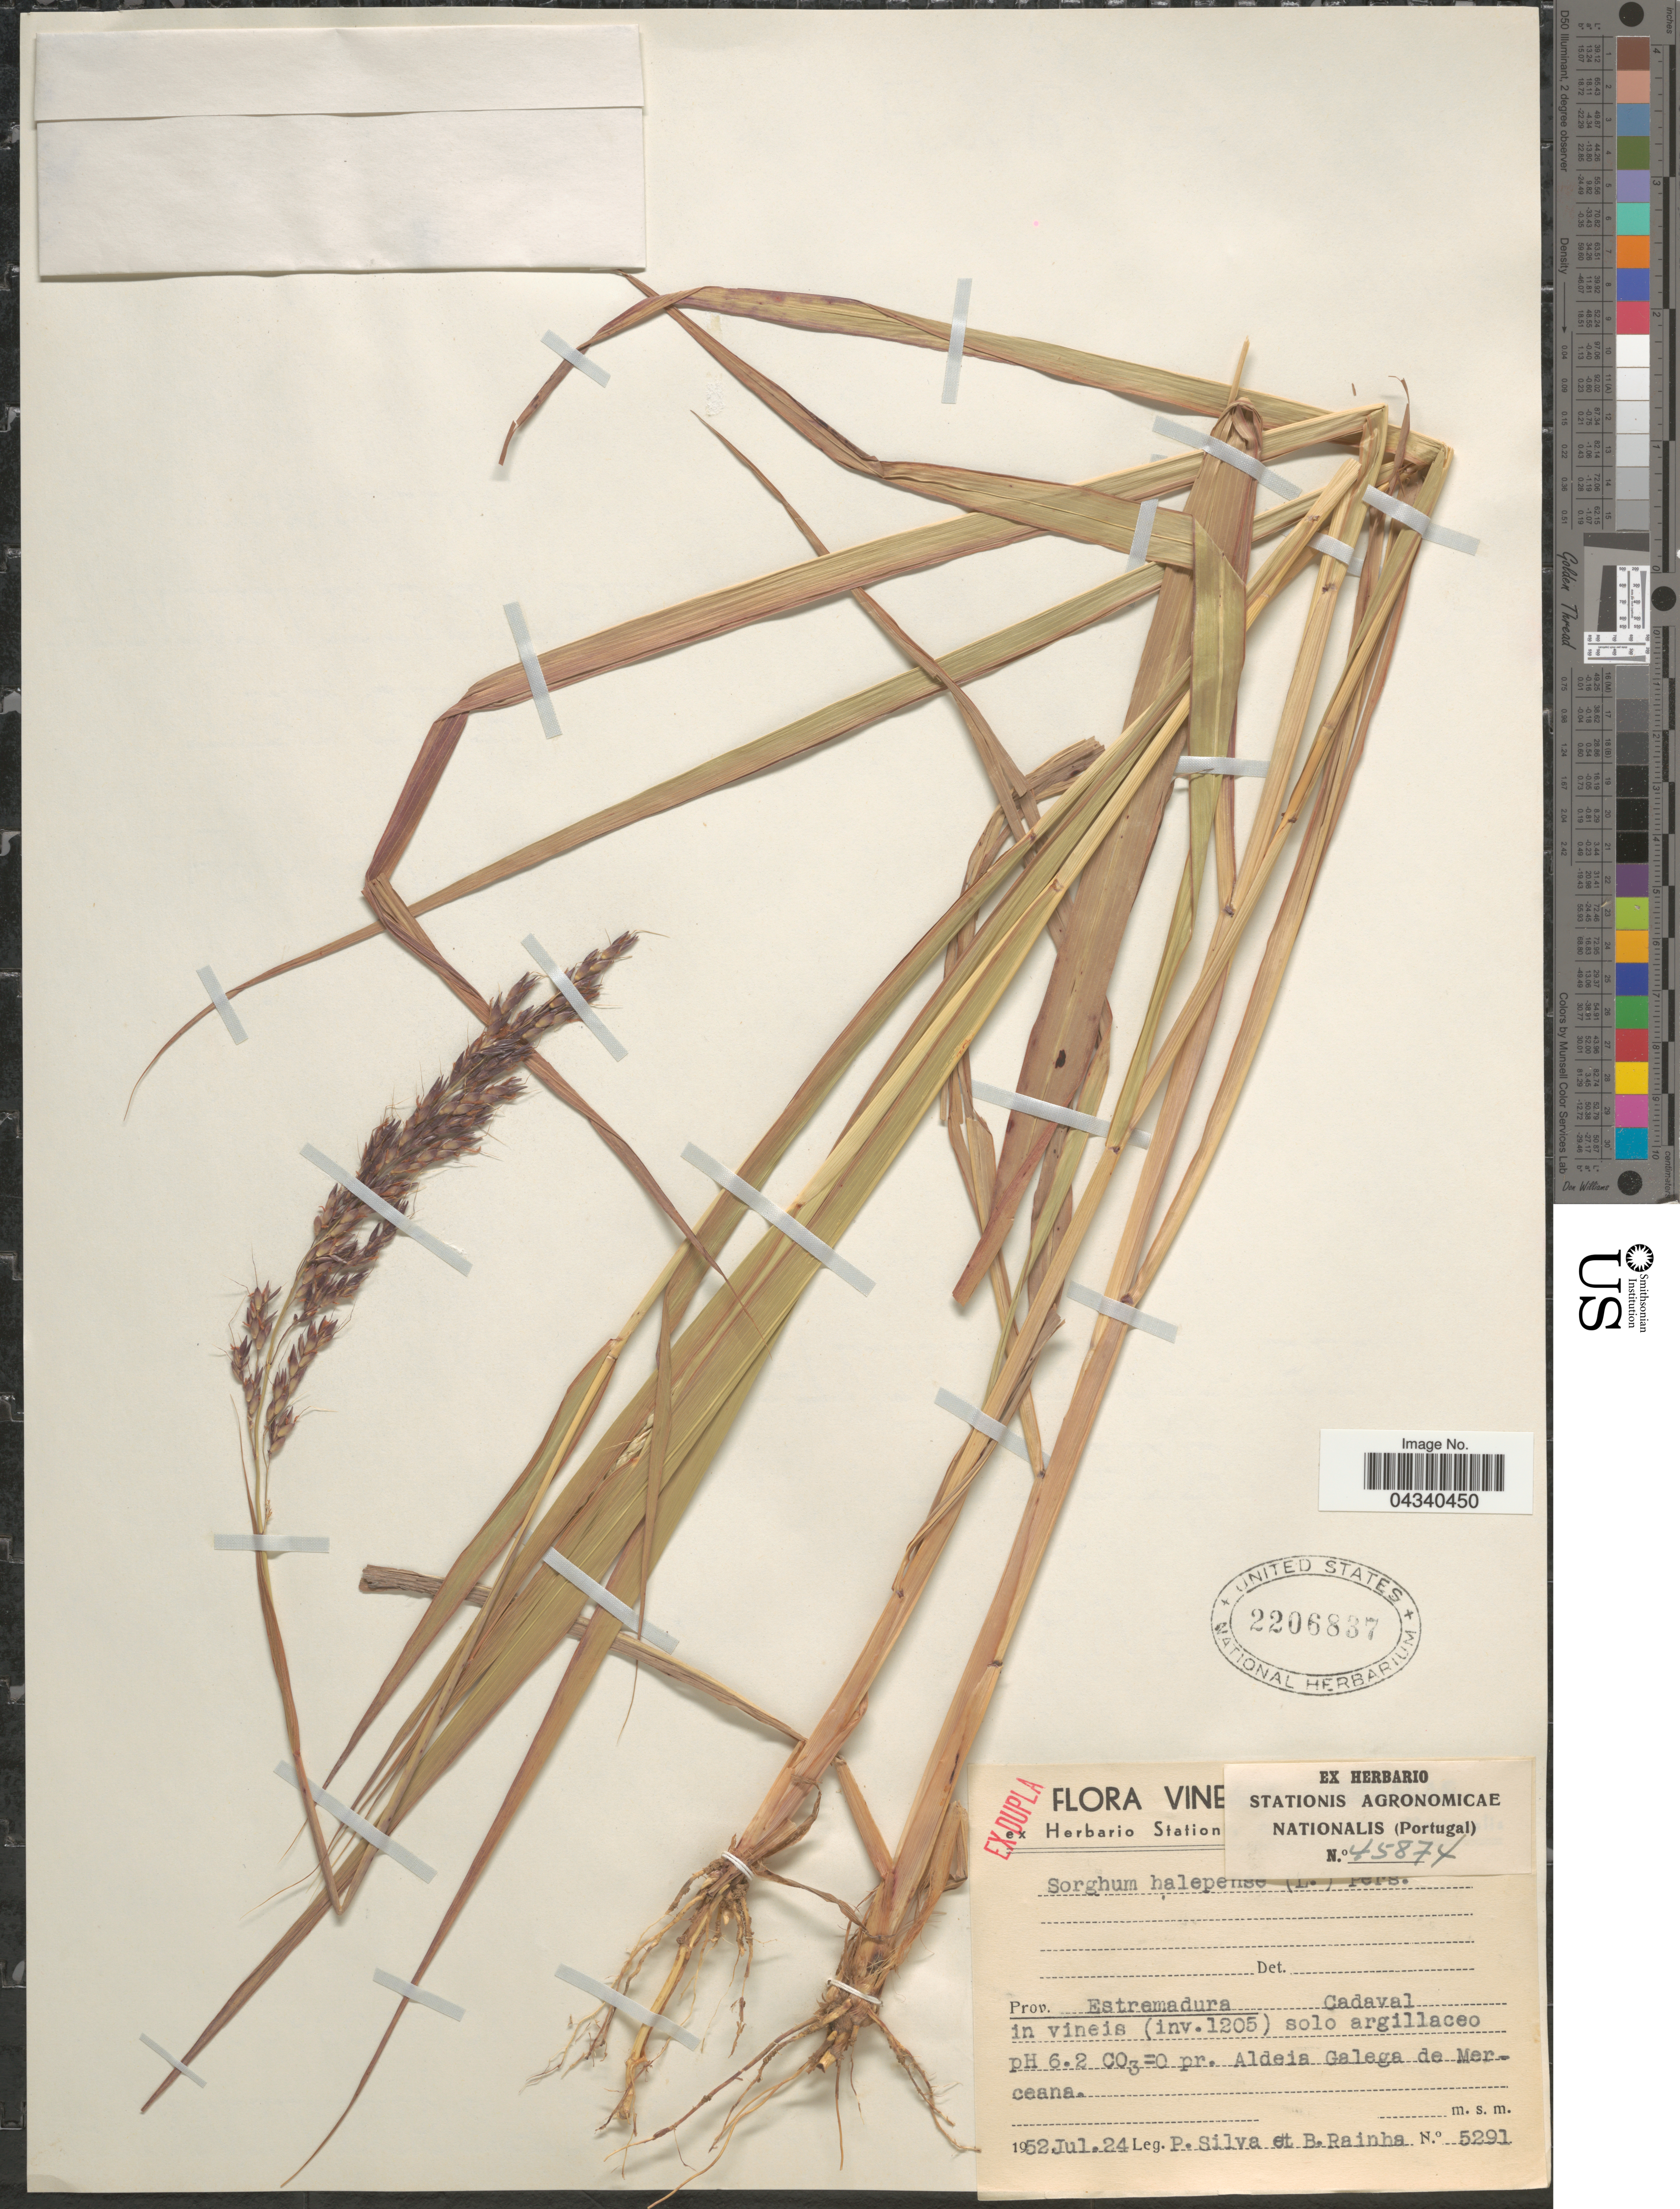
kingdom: Plantae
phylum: Tracheophyta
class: Liliopsida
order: Poales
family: Poaceae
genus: Sorghum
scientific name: Sorghum halepense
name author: (L.) Pers.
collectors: P. Silva & B. Rainha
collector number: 5291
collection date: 1952-07-24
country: Portugal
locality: Prov. Estremadura. Cadaval.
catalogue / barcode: US 2206837